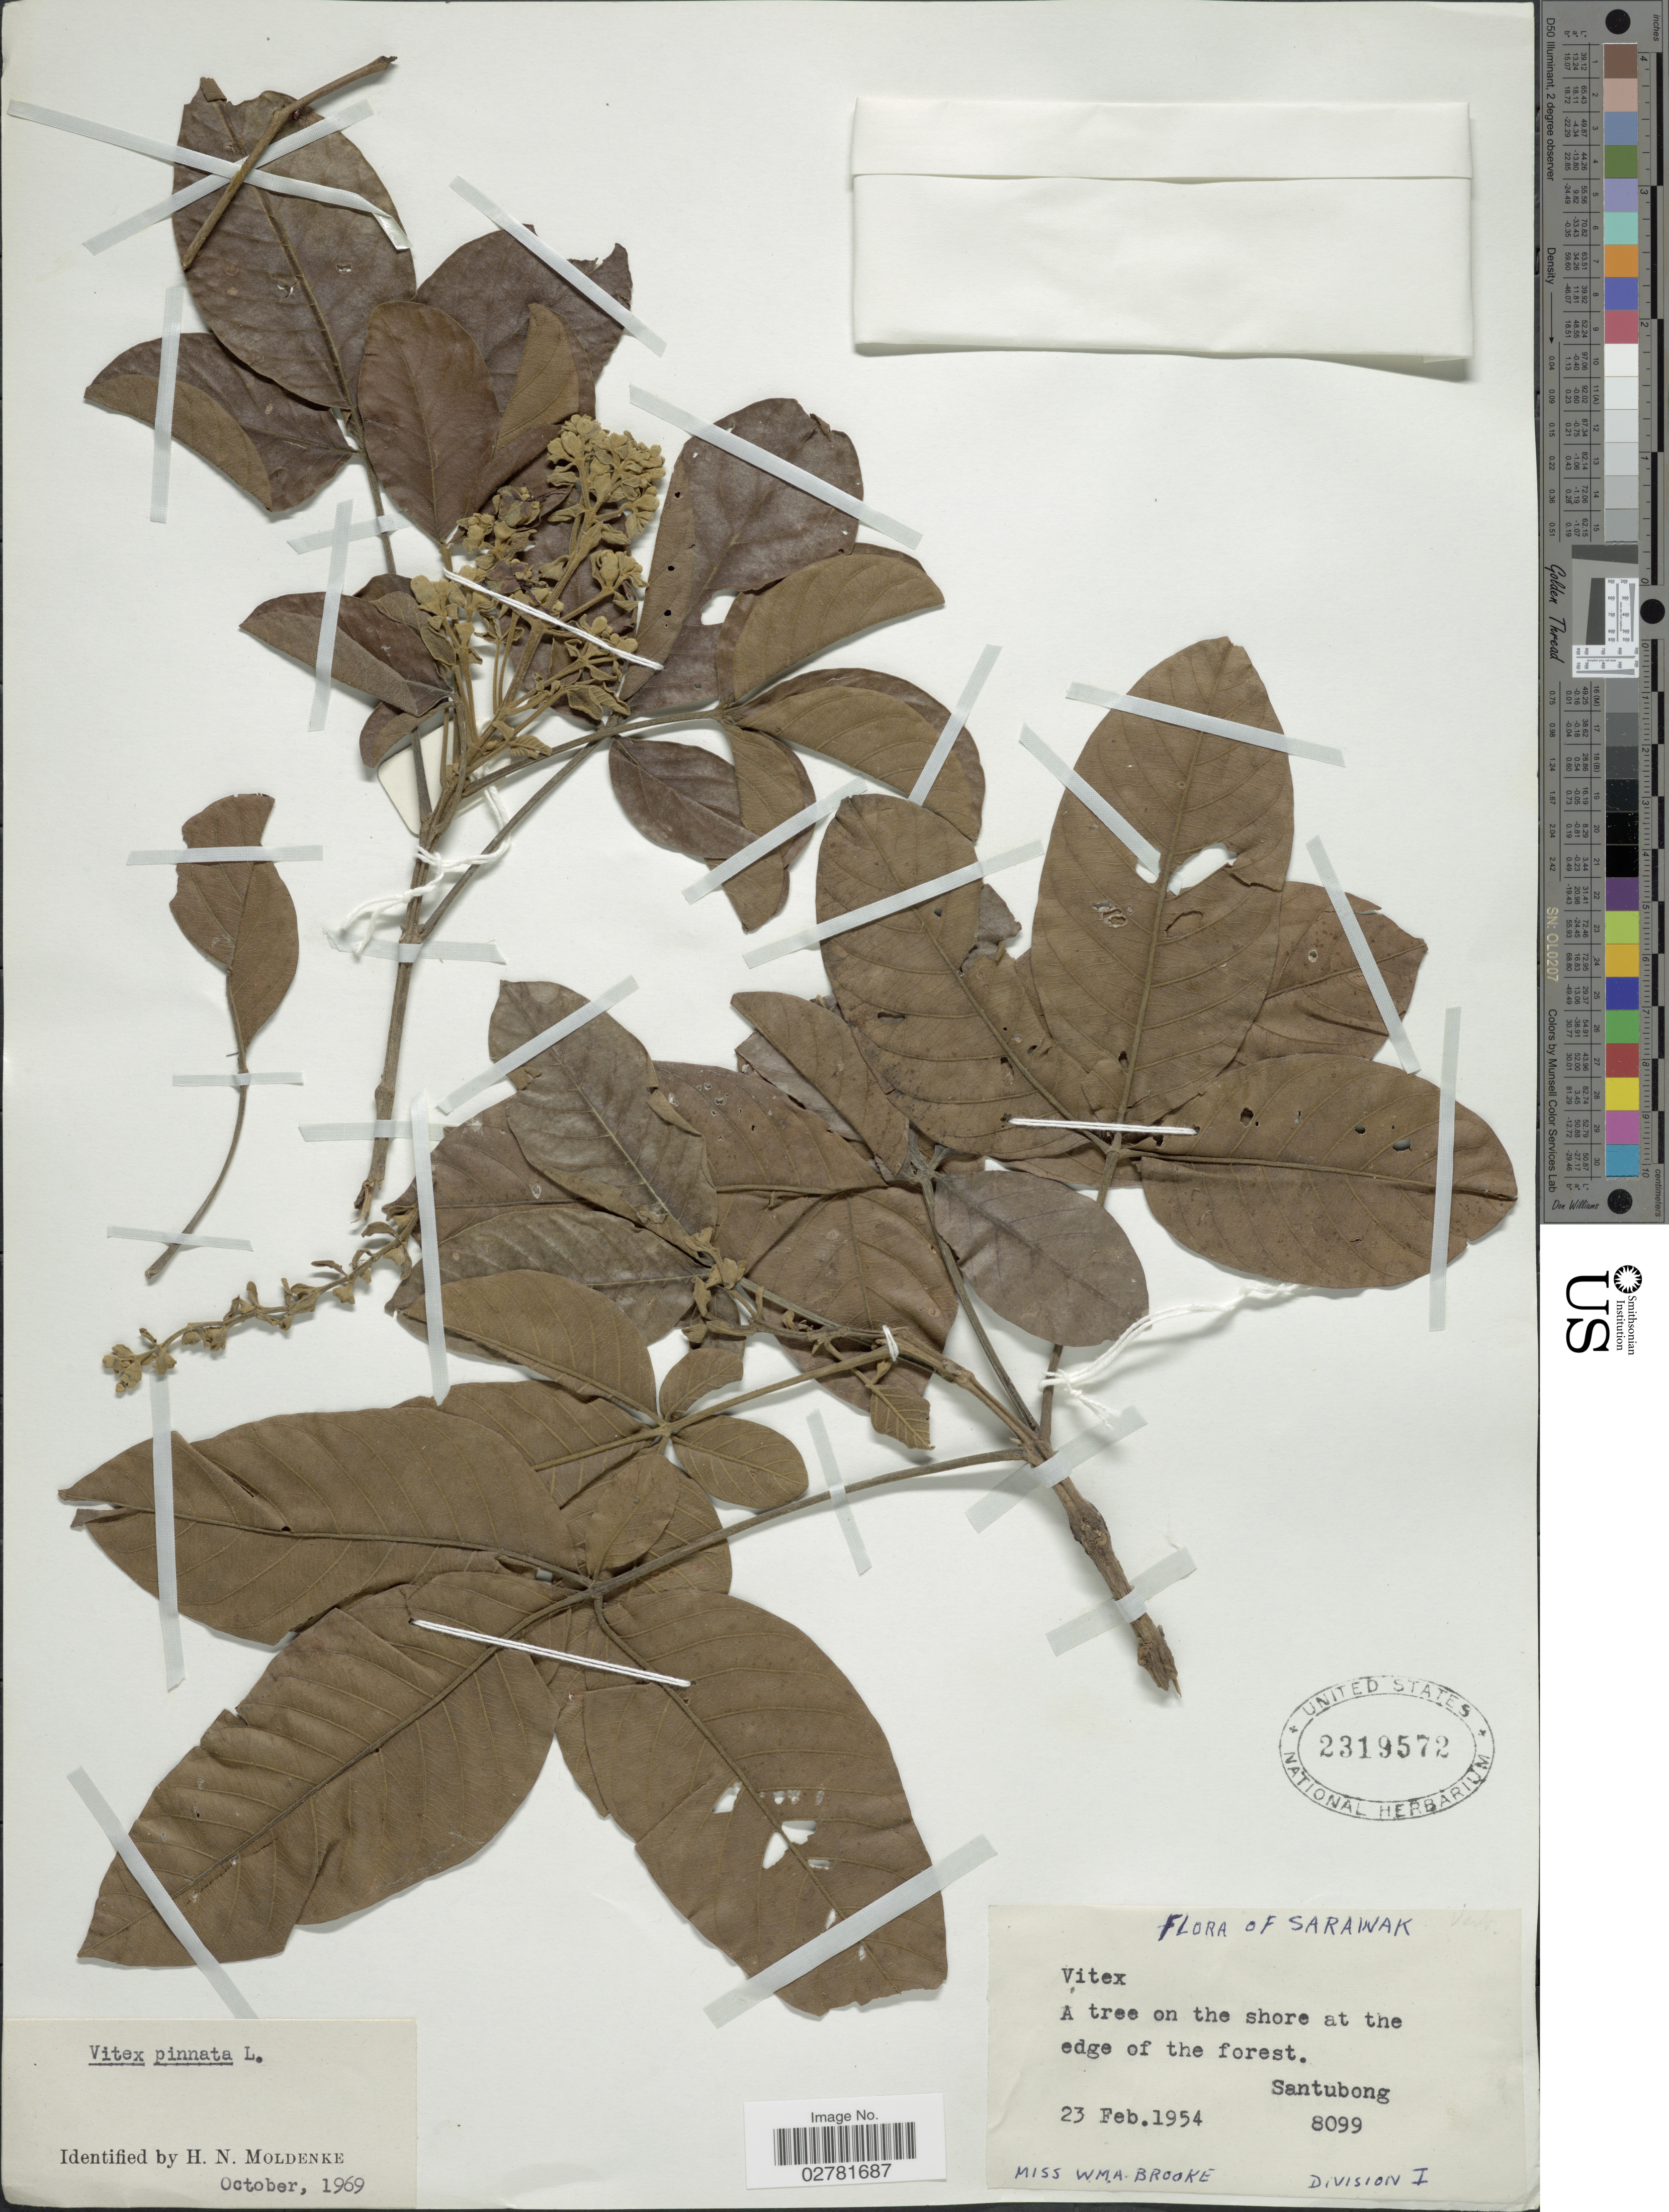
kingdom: Plantae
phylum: Tracheophyta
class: Magnoliopsida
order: Lamiales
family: Lamiaceae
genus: Vitex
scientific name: Vitex pinnata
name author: L.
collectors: W. Brooke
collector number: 8099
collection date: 1954-02-23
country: Malaysia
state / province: Sarawak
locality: Santubong. Division I.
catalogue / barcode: US 2319572